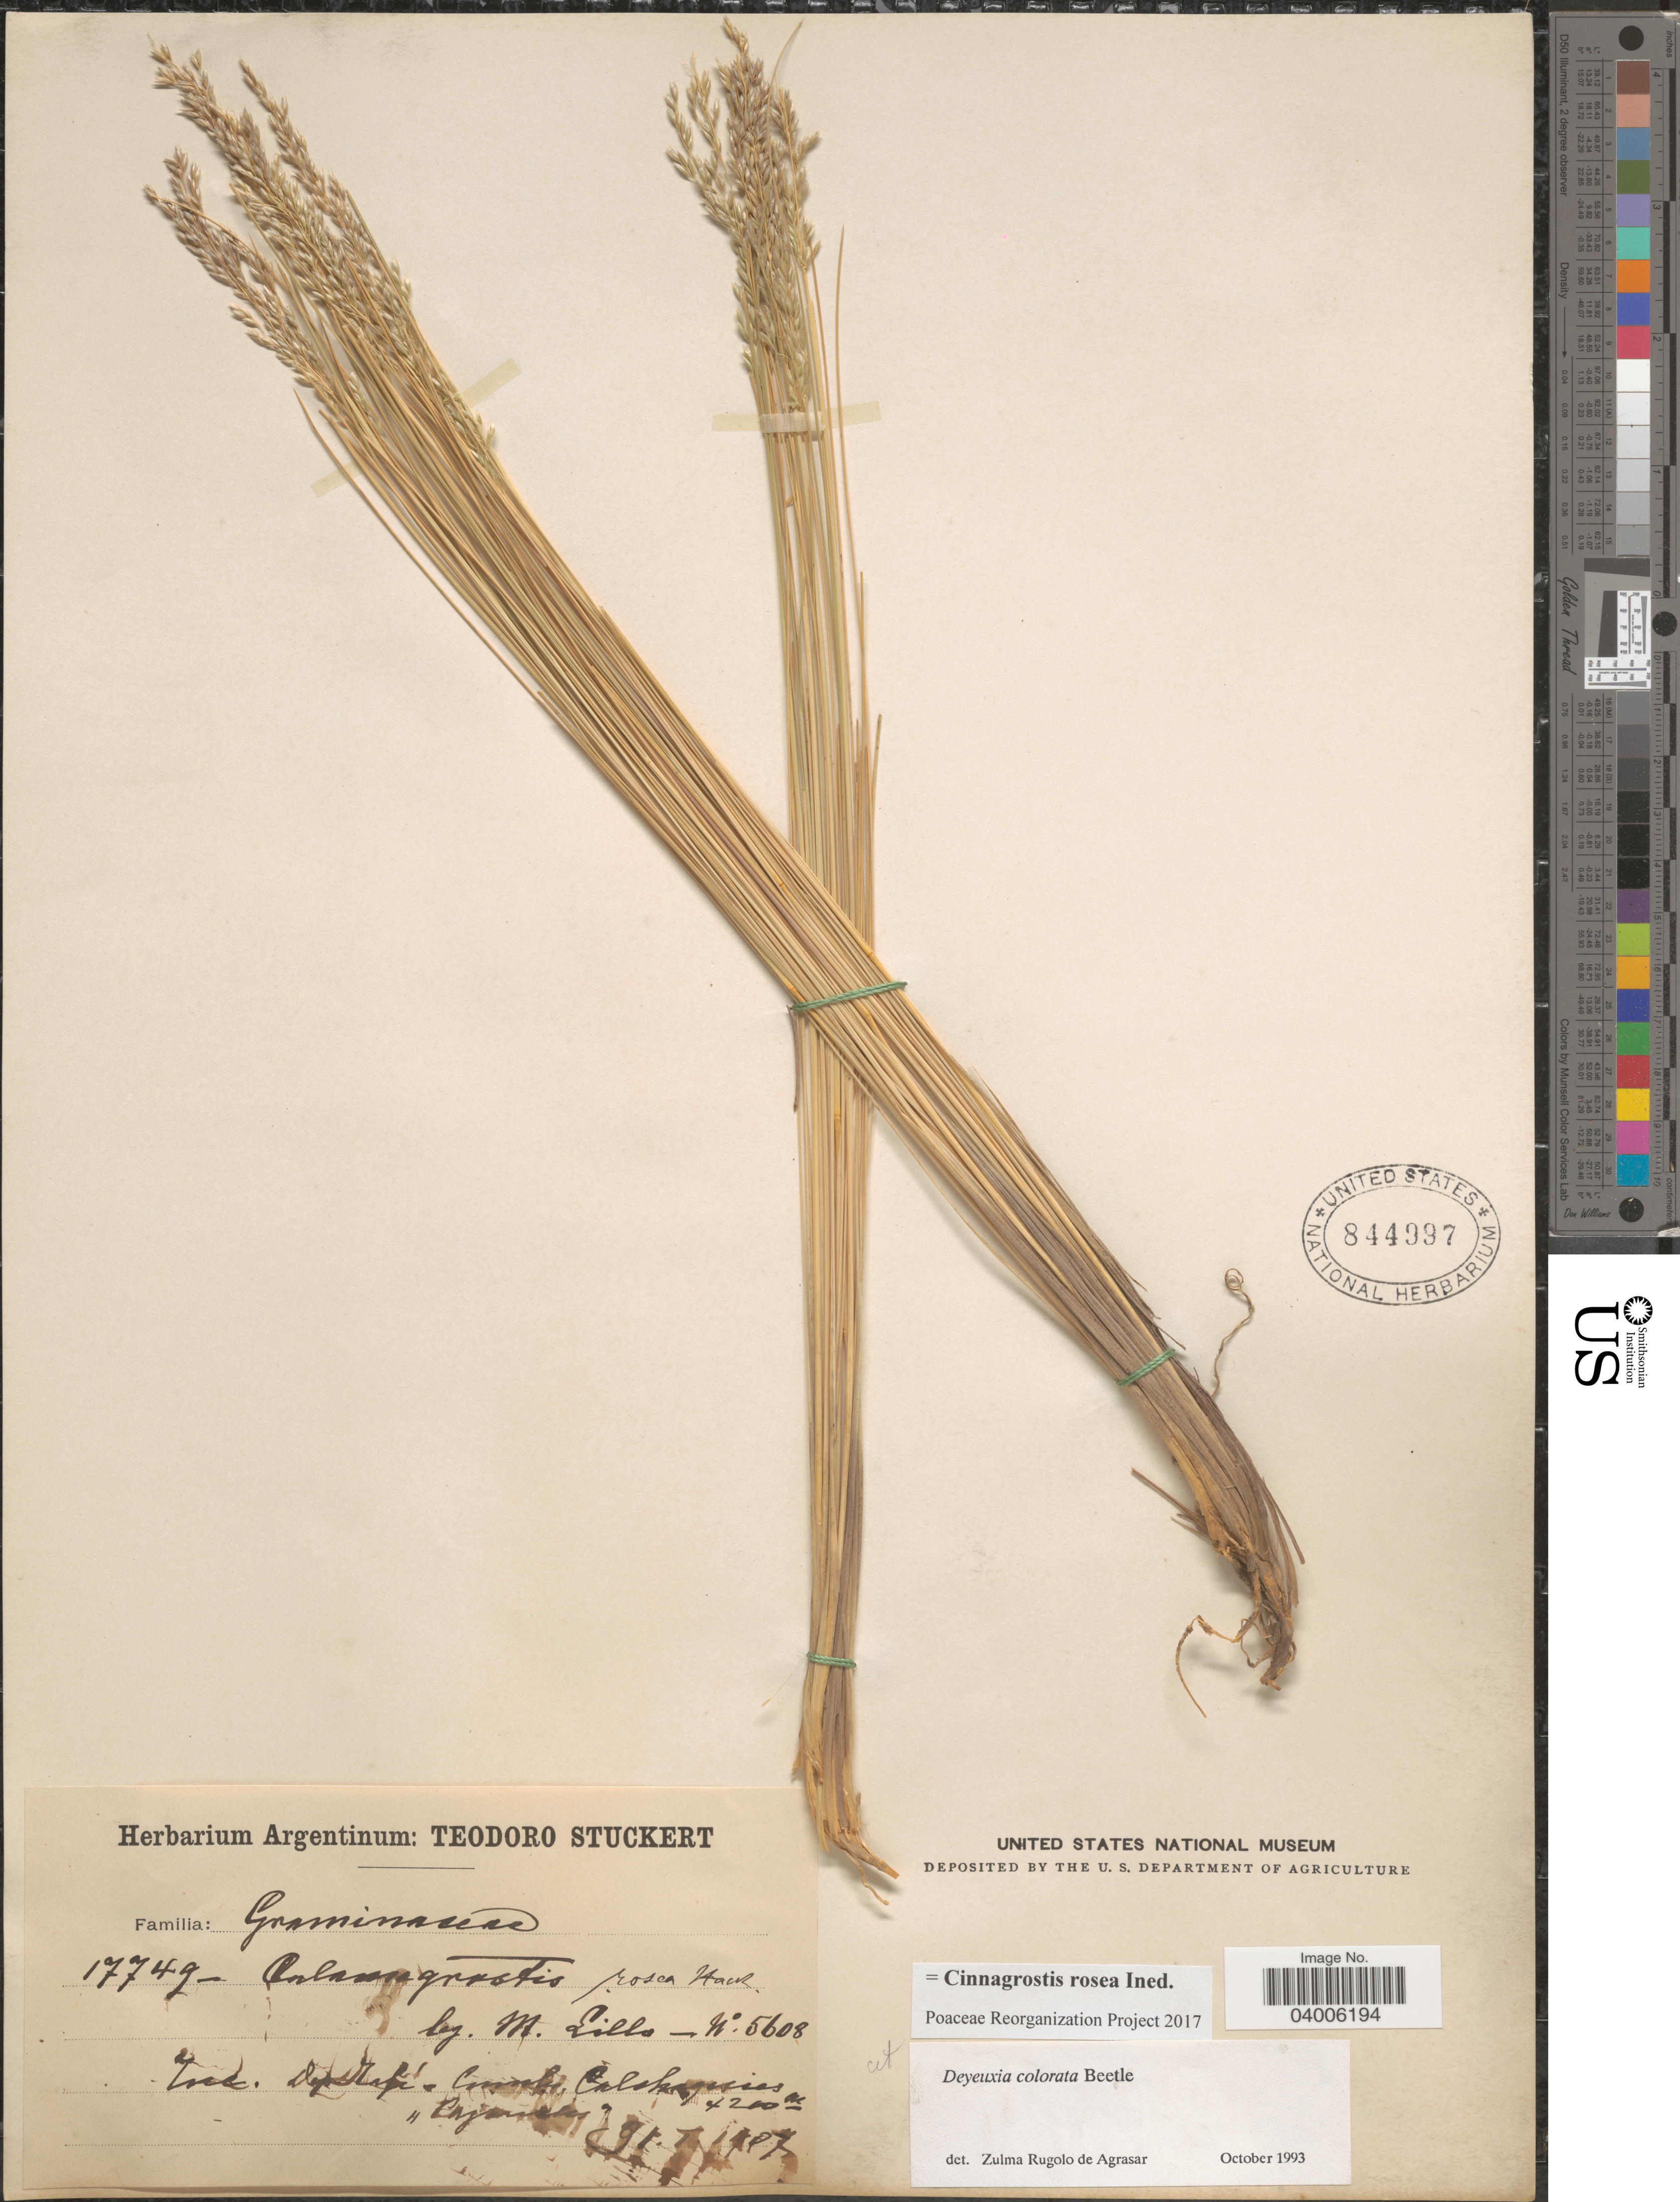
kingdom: Plantae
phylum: Tracheophyta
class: Liliopsida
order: Poales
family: Poaceae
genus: Cinnagrostis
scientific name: Cinnagrostis rosea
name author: (Griseb.) P.M. Peterson et al.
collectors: M. Lillo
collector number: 5608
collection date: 1907-01-31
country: Argentina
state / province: Tucuman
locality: Dep. Tafí - Comun Calsharienses [interpreted].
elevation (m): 4200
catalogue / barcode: US 844997